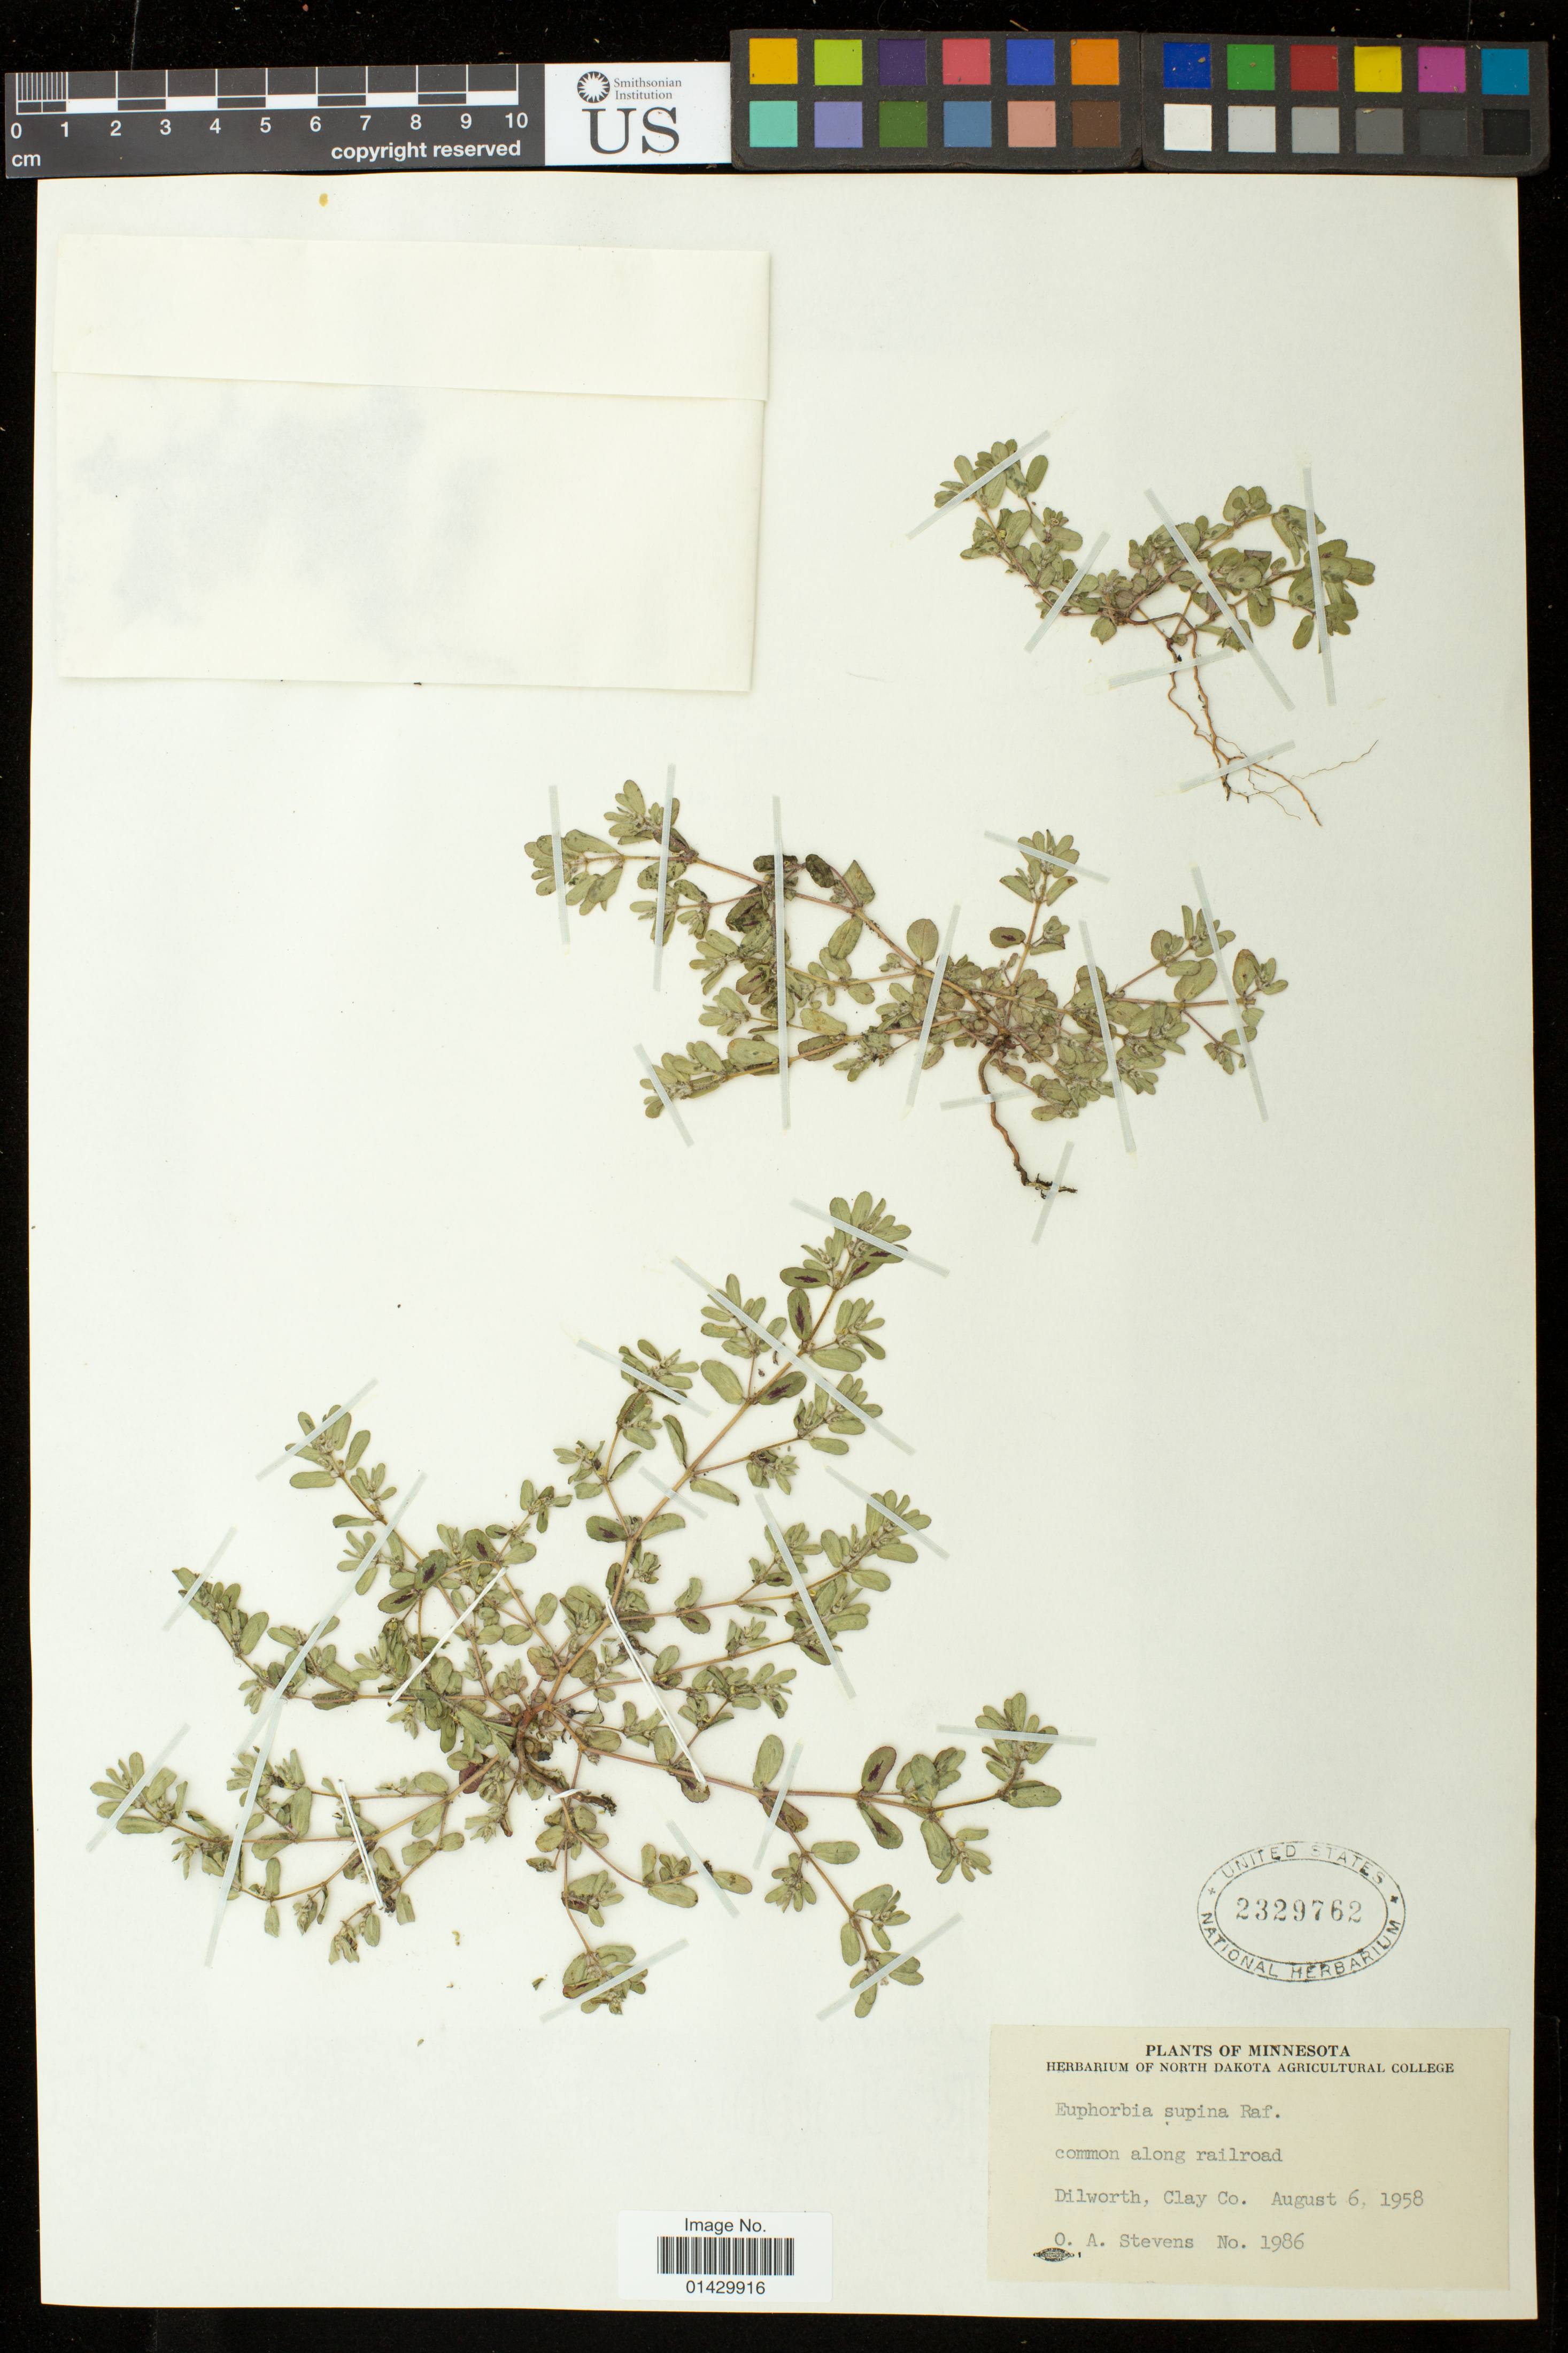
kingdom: Plantae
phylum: Tracheophyta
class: Magnoliopsida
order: Malpighiales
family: Euphorbiaceae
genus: Euphorbia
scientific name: Euphorbia maculata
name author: L.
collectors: O. A. Stevens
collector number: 1986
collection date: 1958-08-06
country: United States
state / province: Minnesota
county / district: Clay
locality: Dilworth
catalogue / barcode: US 2329762